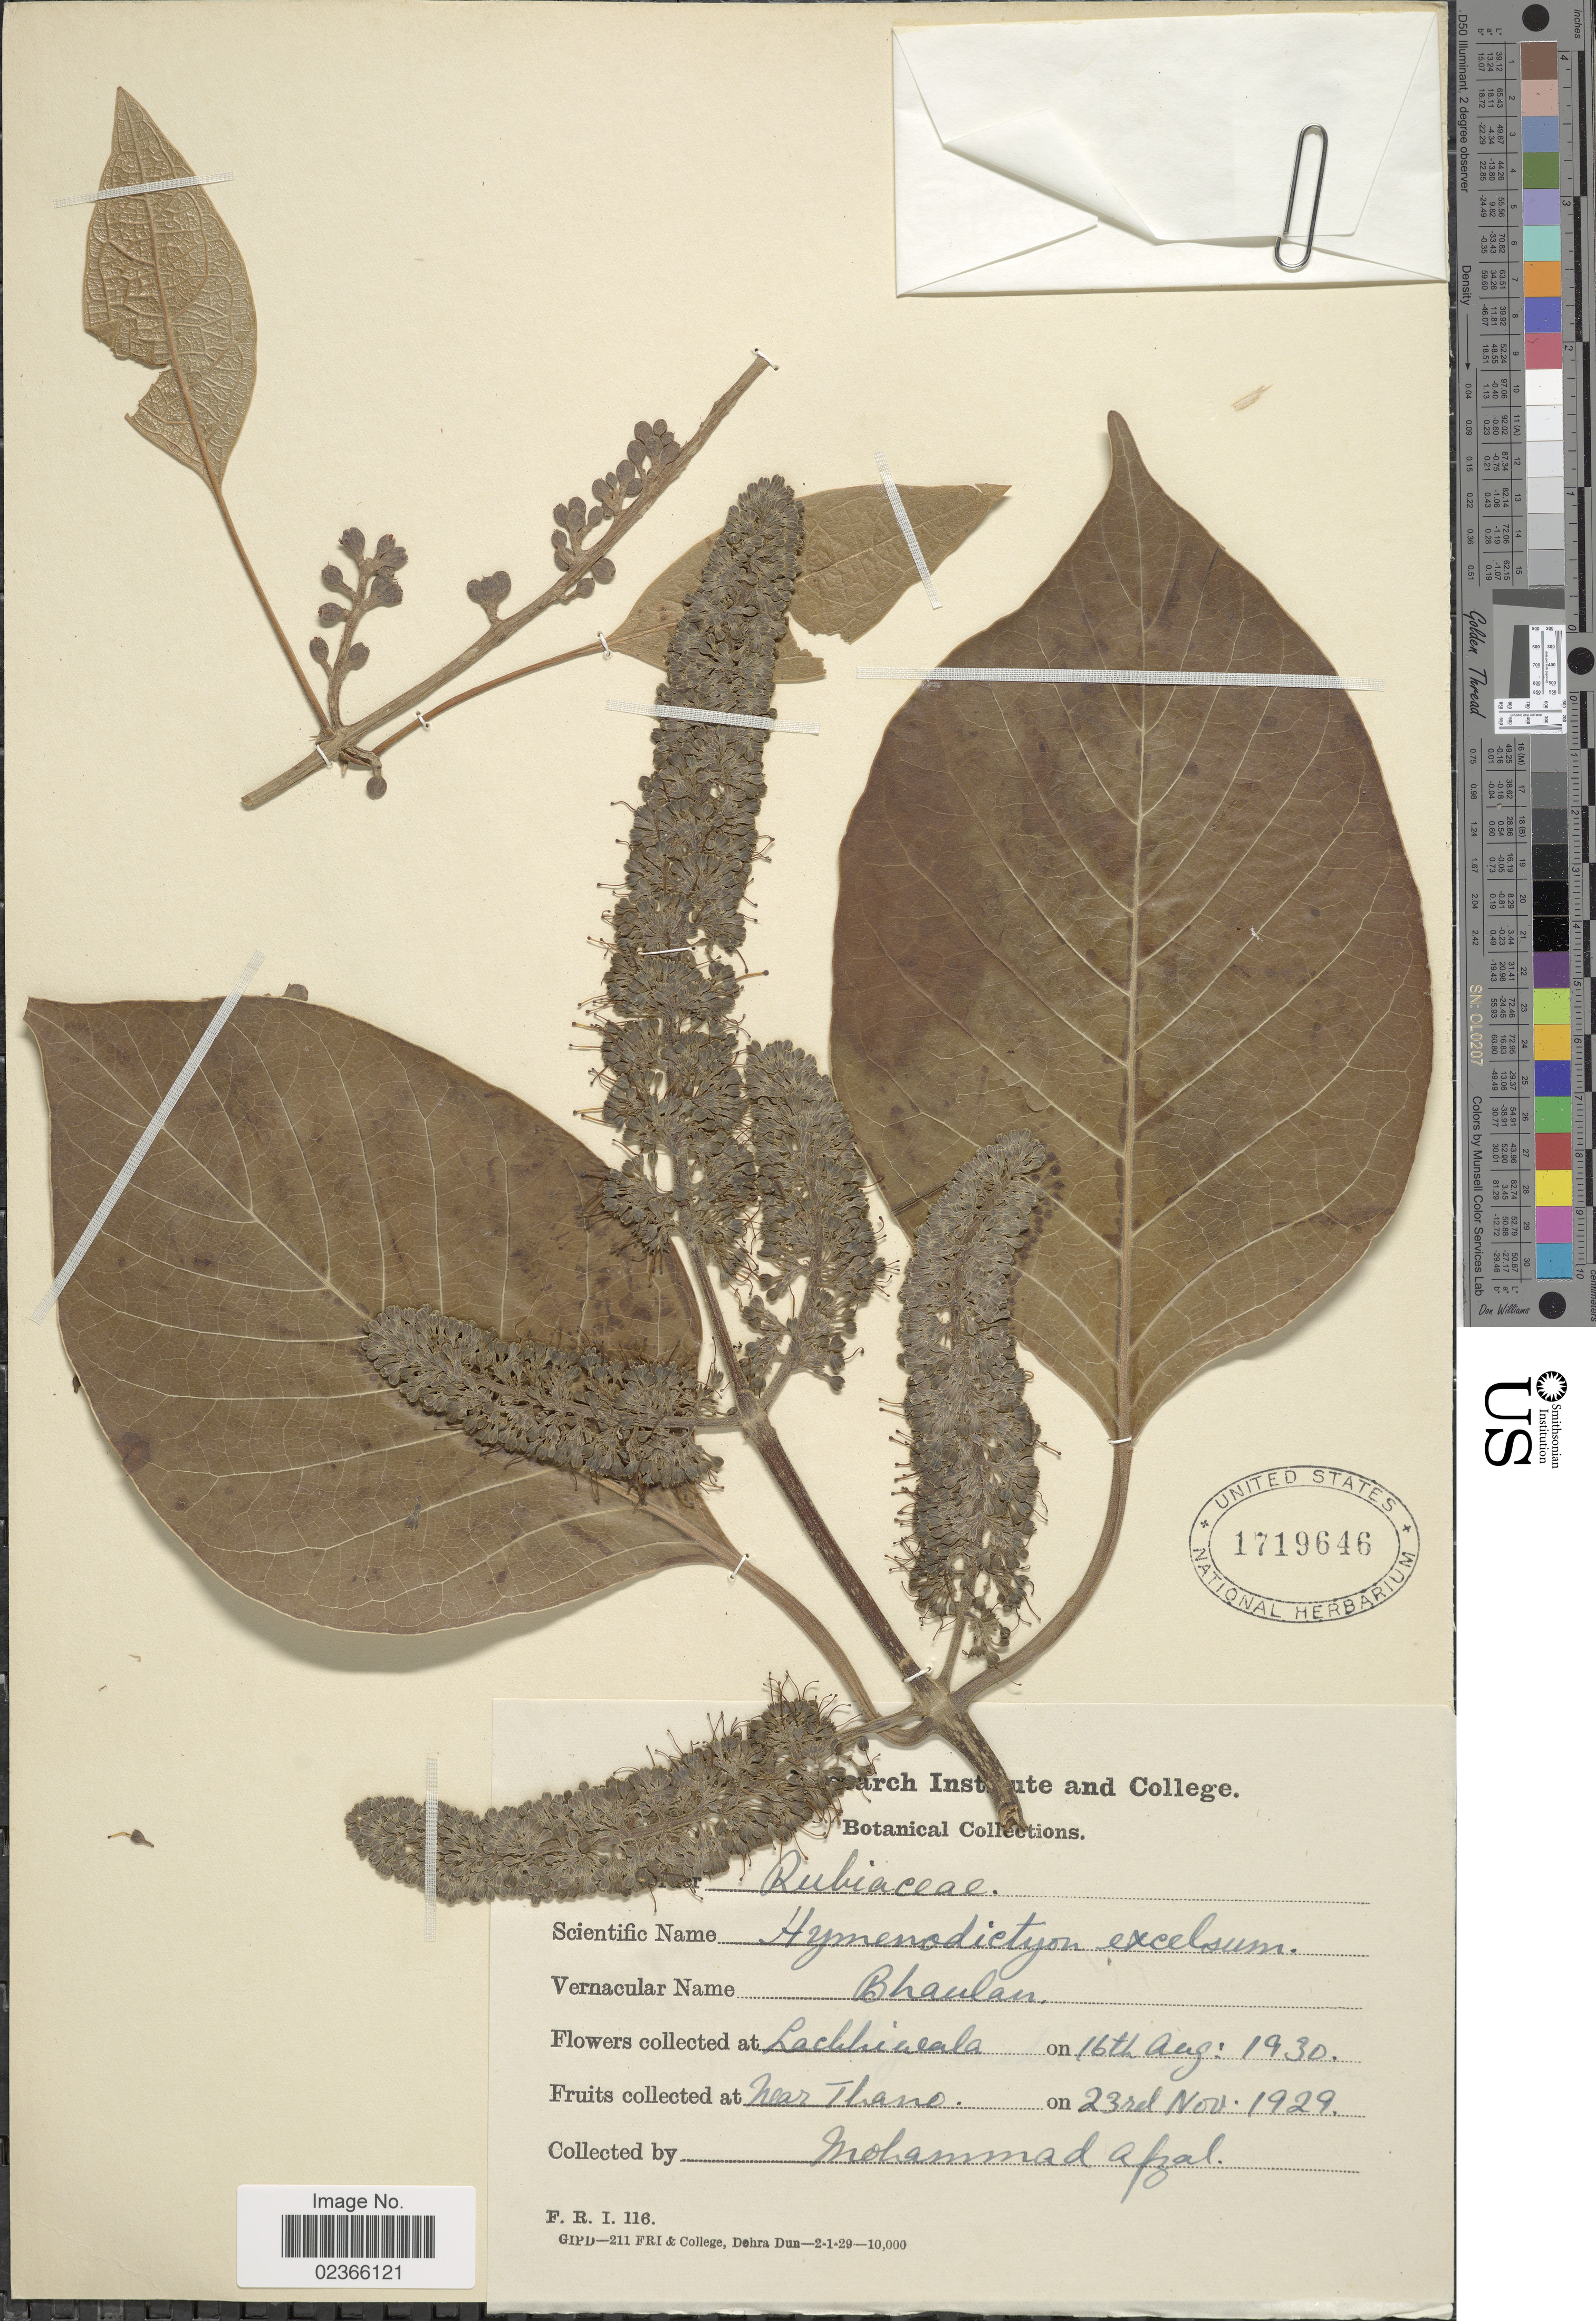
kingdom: Plantae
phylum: Tracheophyta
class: Magnoliopsida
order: Gentianales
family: Rubiaceae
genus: Hymenodictyon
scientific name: Hymenodictyon excelsum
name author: (Roxb.) Wall.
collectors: M. Afzal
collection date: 1929-11-23/1930-08-16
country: India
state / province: Uttarakhand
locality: Lachhiwala, Near Thano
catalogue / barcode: US 1719646